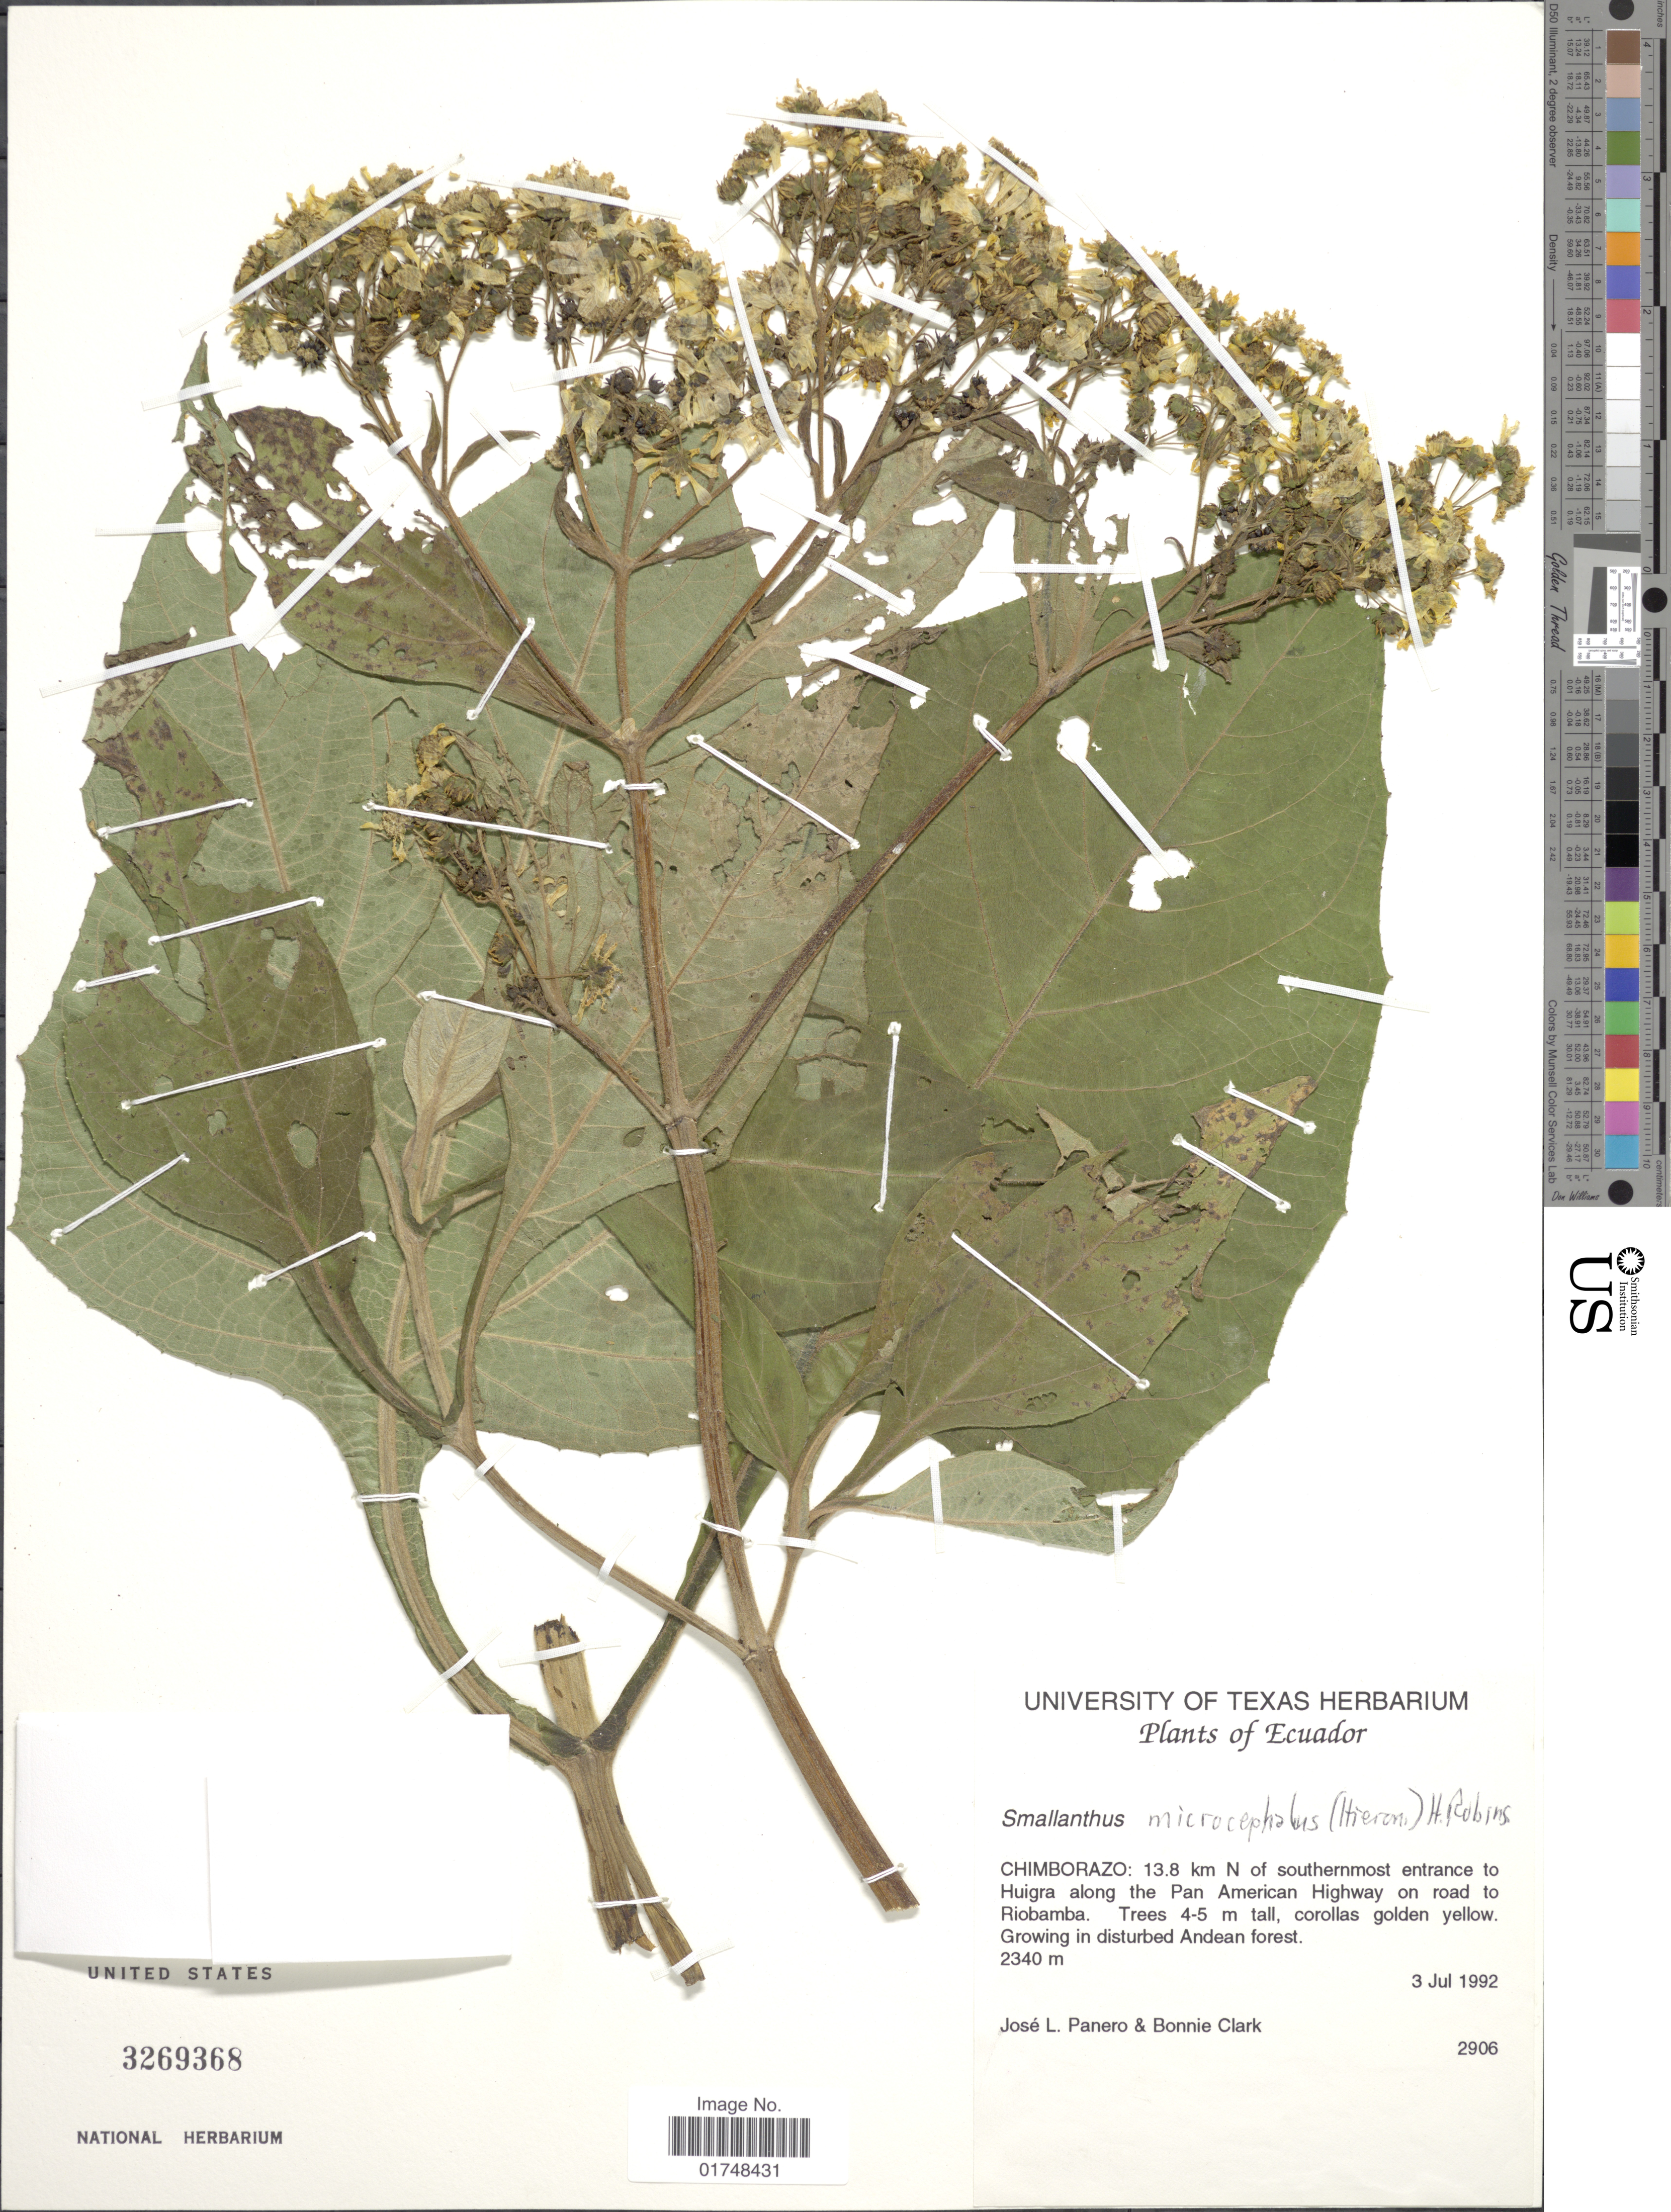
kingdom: Plantae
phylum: Tracheophyta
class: Magnoliopsida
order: Asterales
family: Asteraceae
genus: Smallanthus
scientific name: Smallanthus microcephalus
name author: (Hieron.) H. Rob.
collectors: J. L. Panero & B. Clark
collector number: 2906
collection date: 1992-07-03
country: Ecuador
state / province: Chimborazo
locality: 13.8 km N of southernmost entrance to Huigra along the Pan American Highway on road to Riobamba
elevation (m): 2340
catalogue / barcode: US 3269368